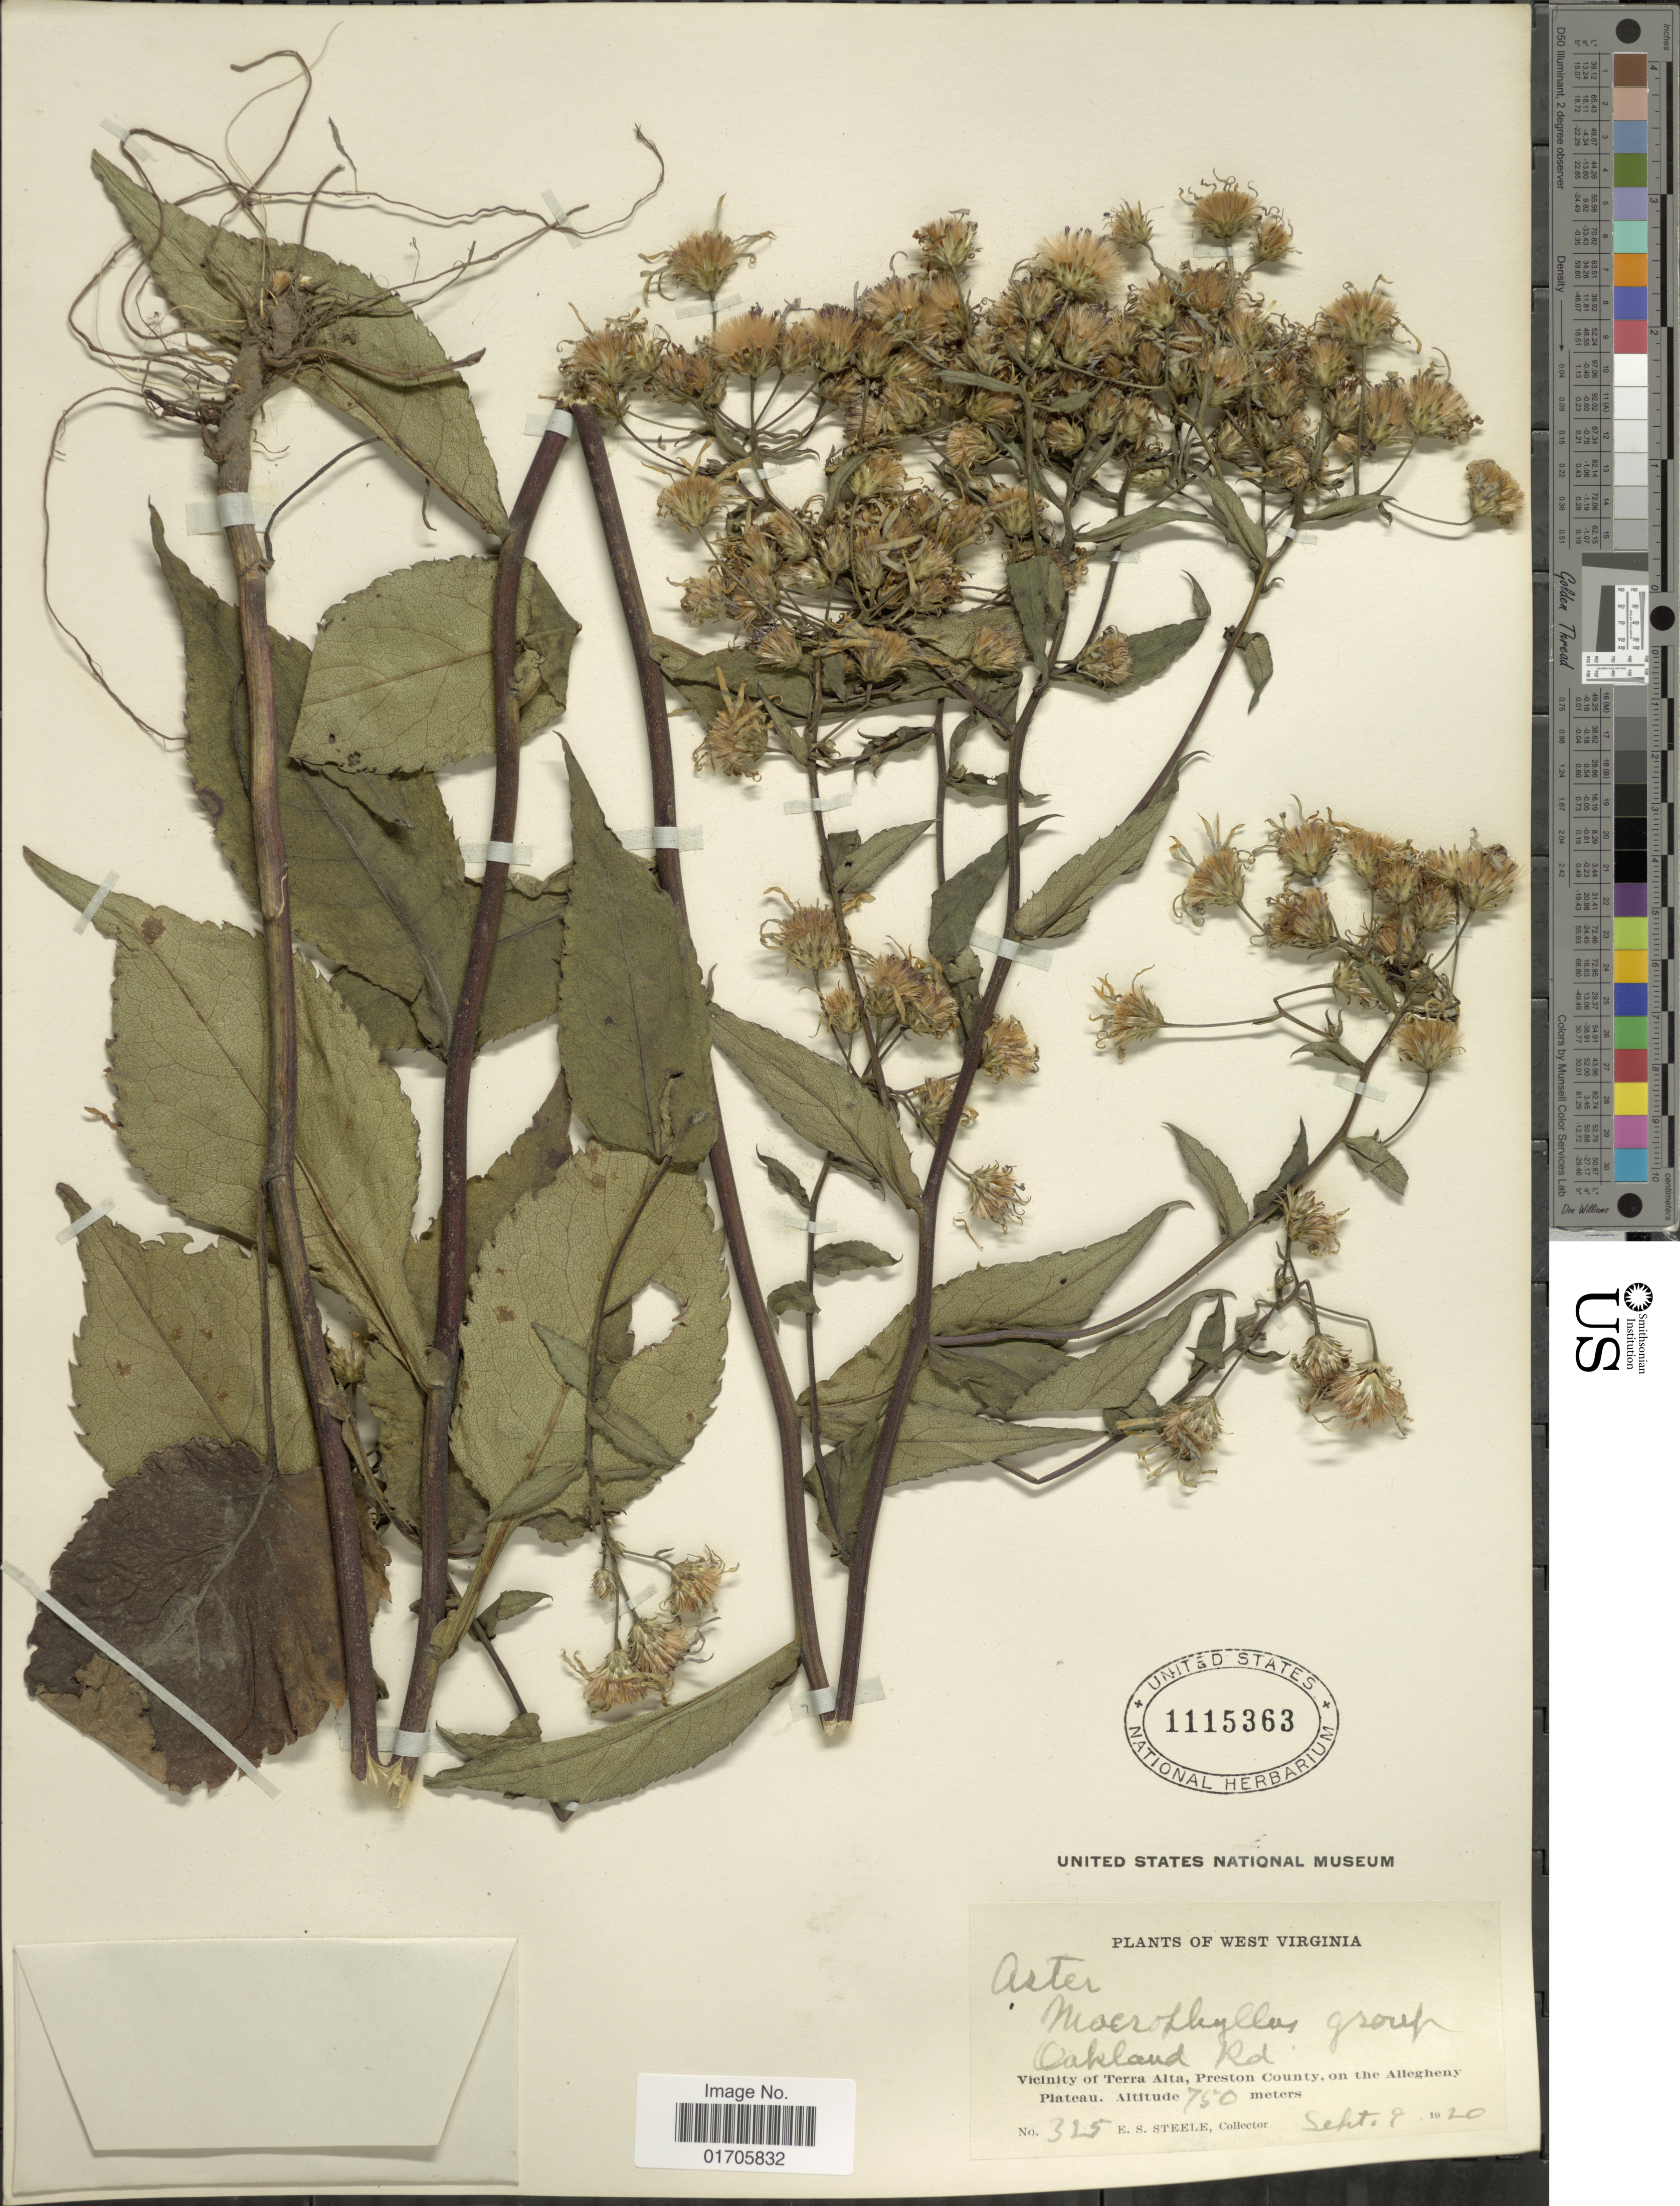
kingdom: Plantae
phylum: Tracheophyta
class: Magnoliopsida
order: Asterales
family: Asteraceae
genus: Eurybia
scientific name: Eurybia macrophylla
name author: (L.) Cass.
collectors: E. Steele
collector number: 325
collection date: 1920-09-09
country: United States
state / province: West Virginia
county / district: Preston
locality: Oakland Rd. Vicinity of Terra Alta, Preston County, on the Allegheny Plateau.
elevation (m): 750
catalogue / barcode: US 1115363